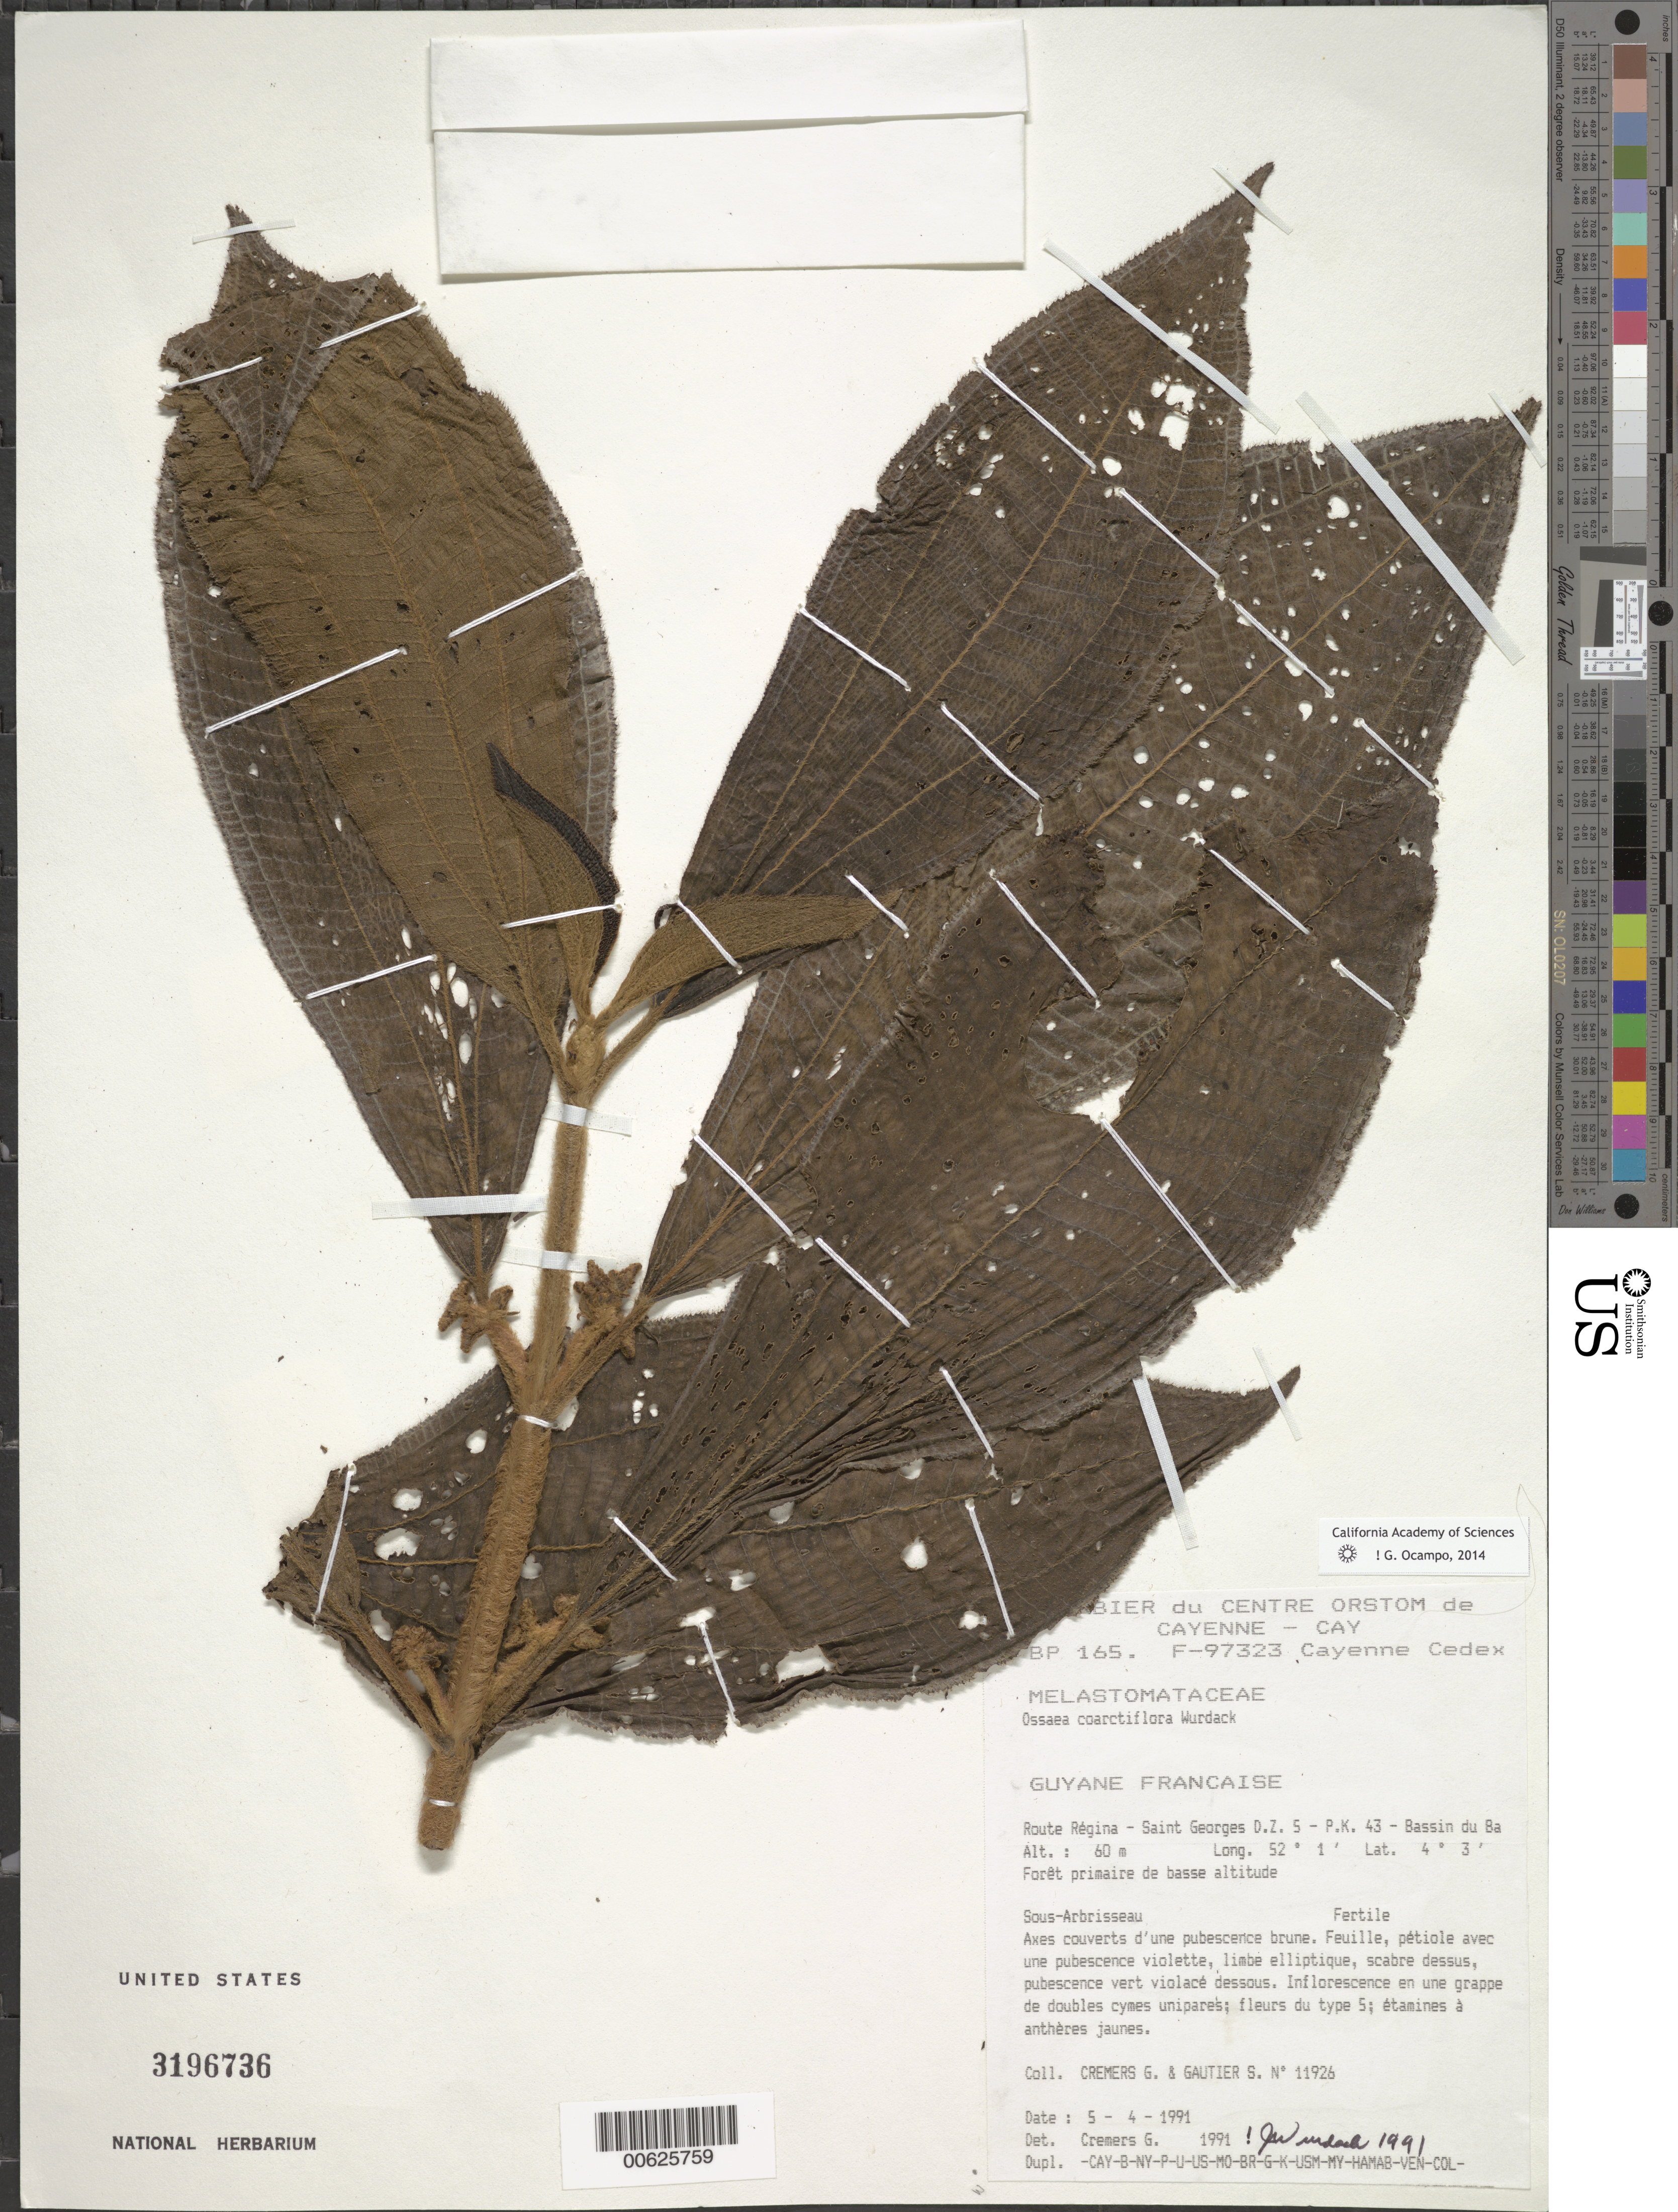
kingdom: Plantae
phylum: Tracheophyta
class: Magnoliopsida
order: Myrtales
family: Melastomataceae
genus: Ossaea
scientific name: Ossaea coarctiflora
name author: Wurdack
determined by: Wurdack, John J., (US), US (UNITED STATES)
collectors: G. Cremers & S. Gautier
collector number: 11926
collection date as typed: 5-Apr-91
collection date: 1991-04-05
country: French Guiana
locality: Route Régina, Saint Georges, DZ 5-PK43, Bassin de l'Approuague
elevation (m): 60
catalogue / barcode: US 3196736